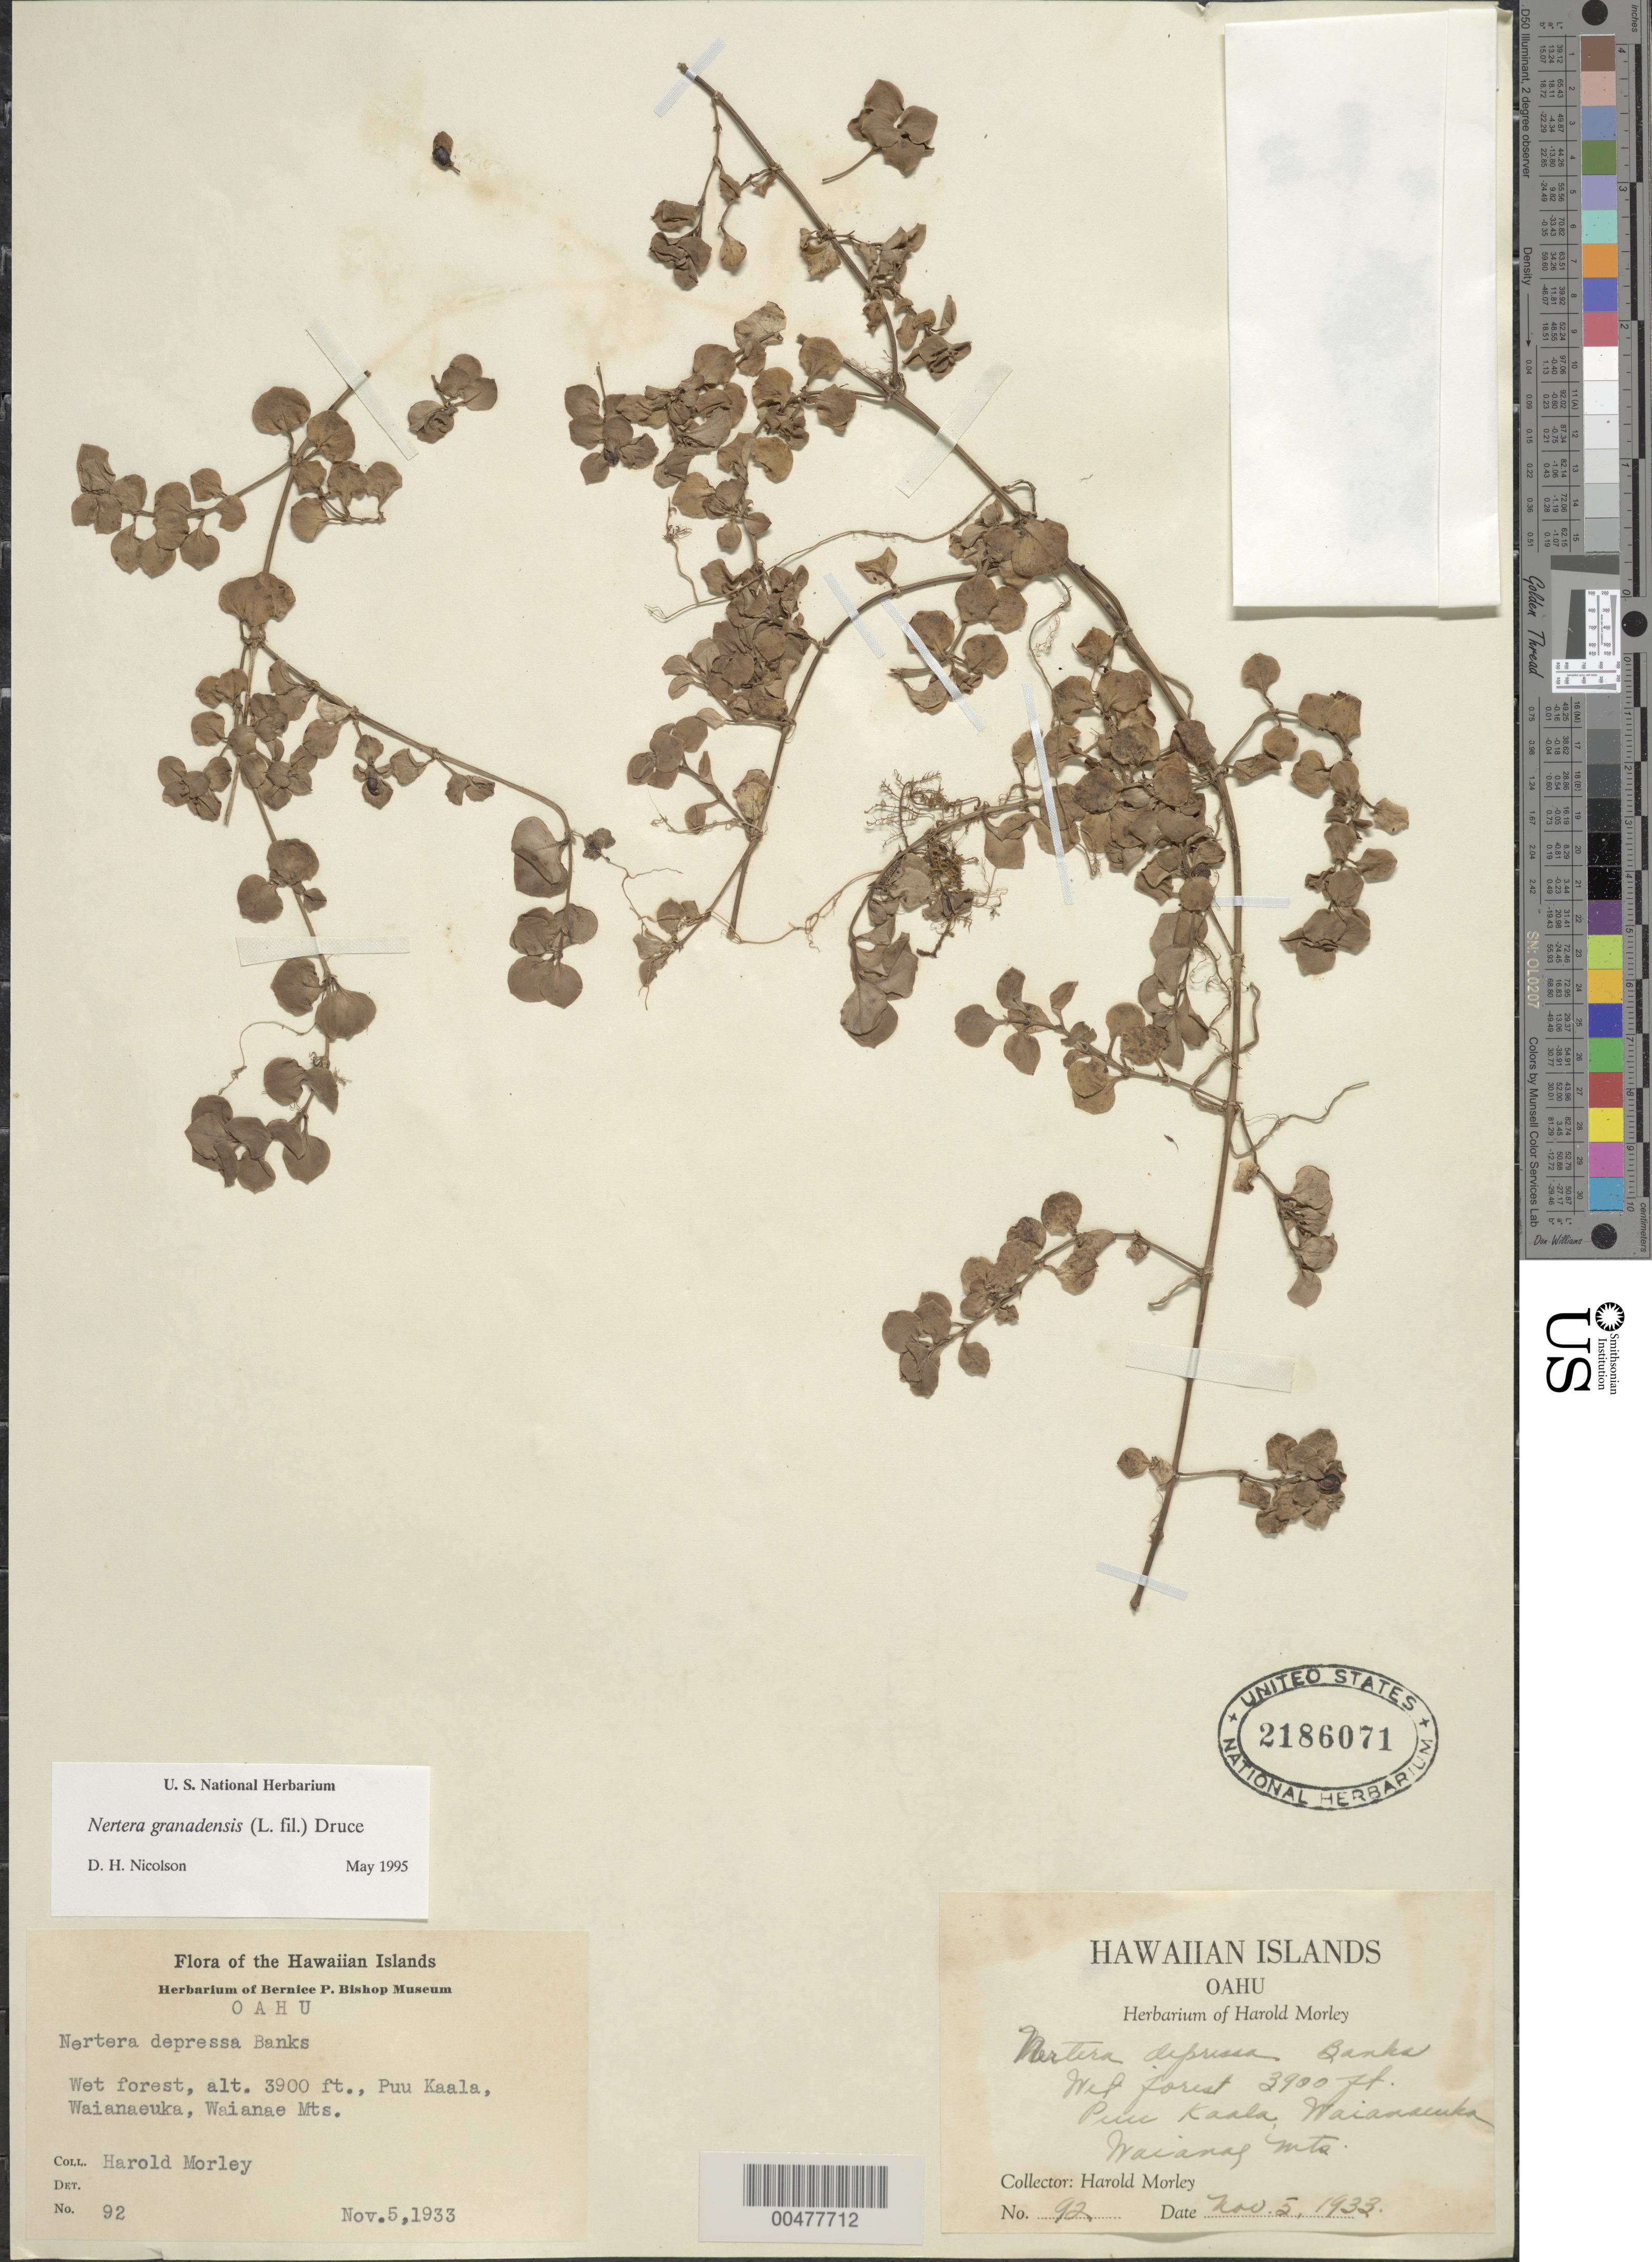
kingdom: Plantae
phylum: Tracheophyta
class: Magnoliopsida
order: Gentianales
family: Rubiaceae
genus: Nertera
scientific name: Nertera granadensis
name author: (Mutis ex L. f.) Druce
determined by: Nicolson, Dan H.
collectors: H. Morley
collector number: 92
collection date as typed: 5 Nov 1933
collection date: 1933-11-05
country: United States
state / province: Hawaii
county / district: Honolulu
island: Oahu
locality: Puu Kaala, Waianaeuka, Waianae Mts.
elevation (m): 1189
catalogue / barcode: US 2186071